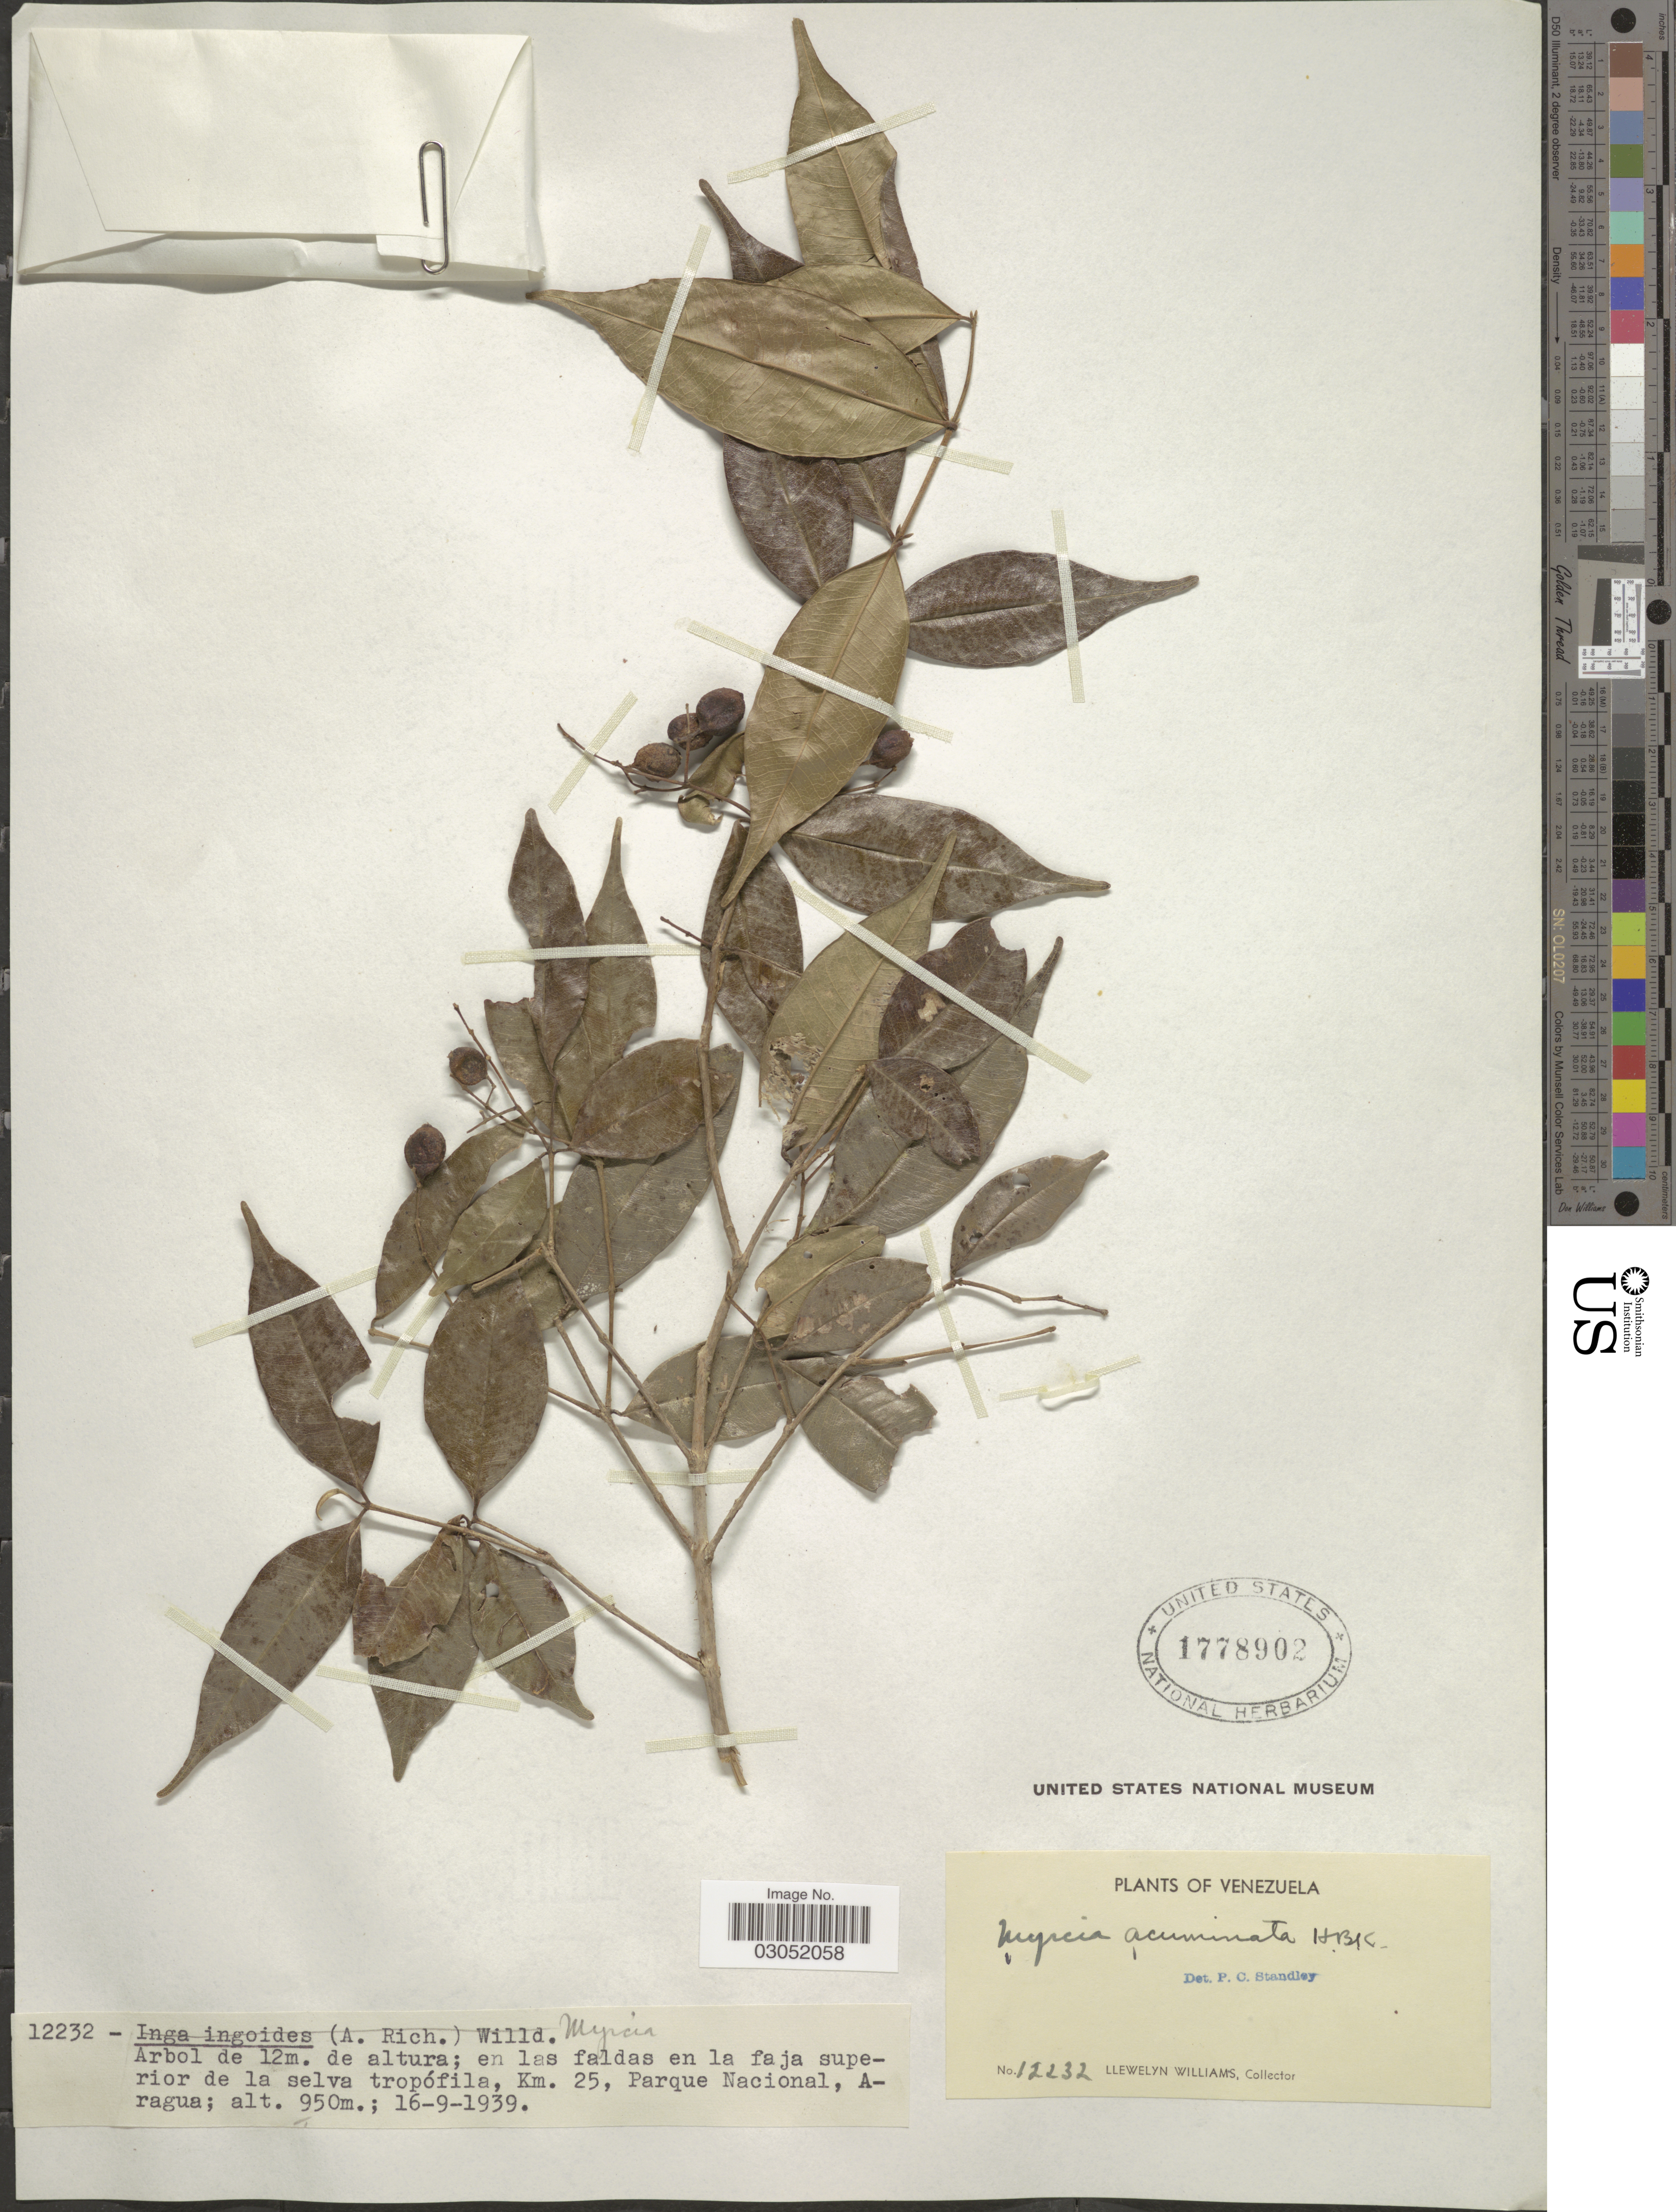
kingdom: Plantae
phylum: Tracheophyta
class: Magnoliopsida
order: Myrtales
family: Myrtaceae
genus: Myrcia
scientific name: Myrcia acuminata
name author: (Kunth) DC.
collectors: Ll. Williams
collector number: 12232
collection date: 1939-09-16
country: Venezuela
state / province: Aragua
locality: Km. 25, Parque Nacional.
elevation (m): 950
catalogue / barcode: US 1778902